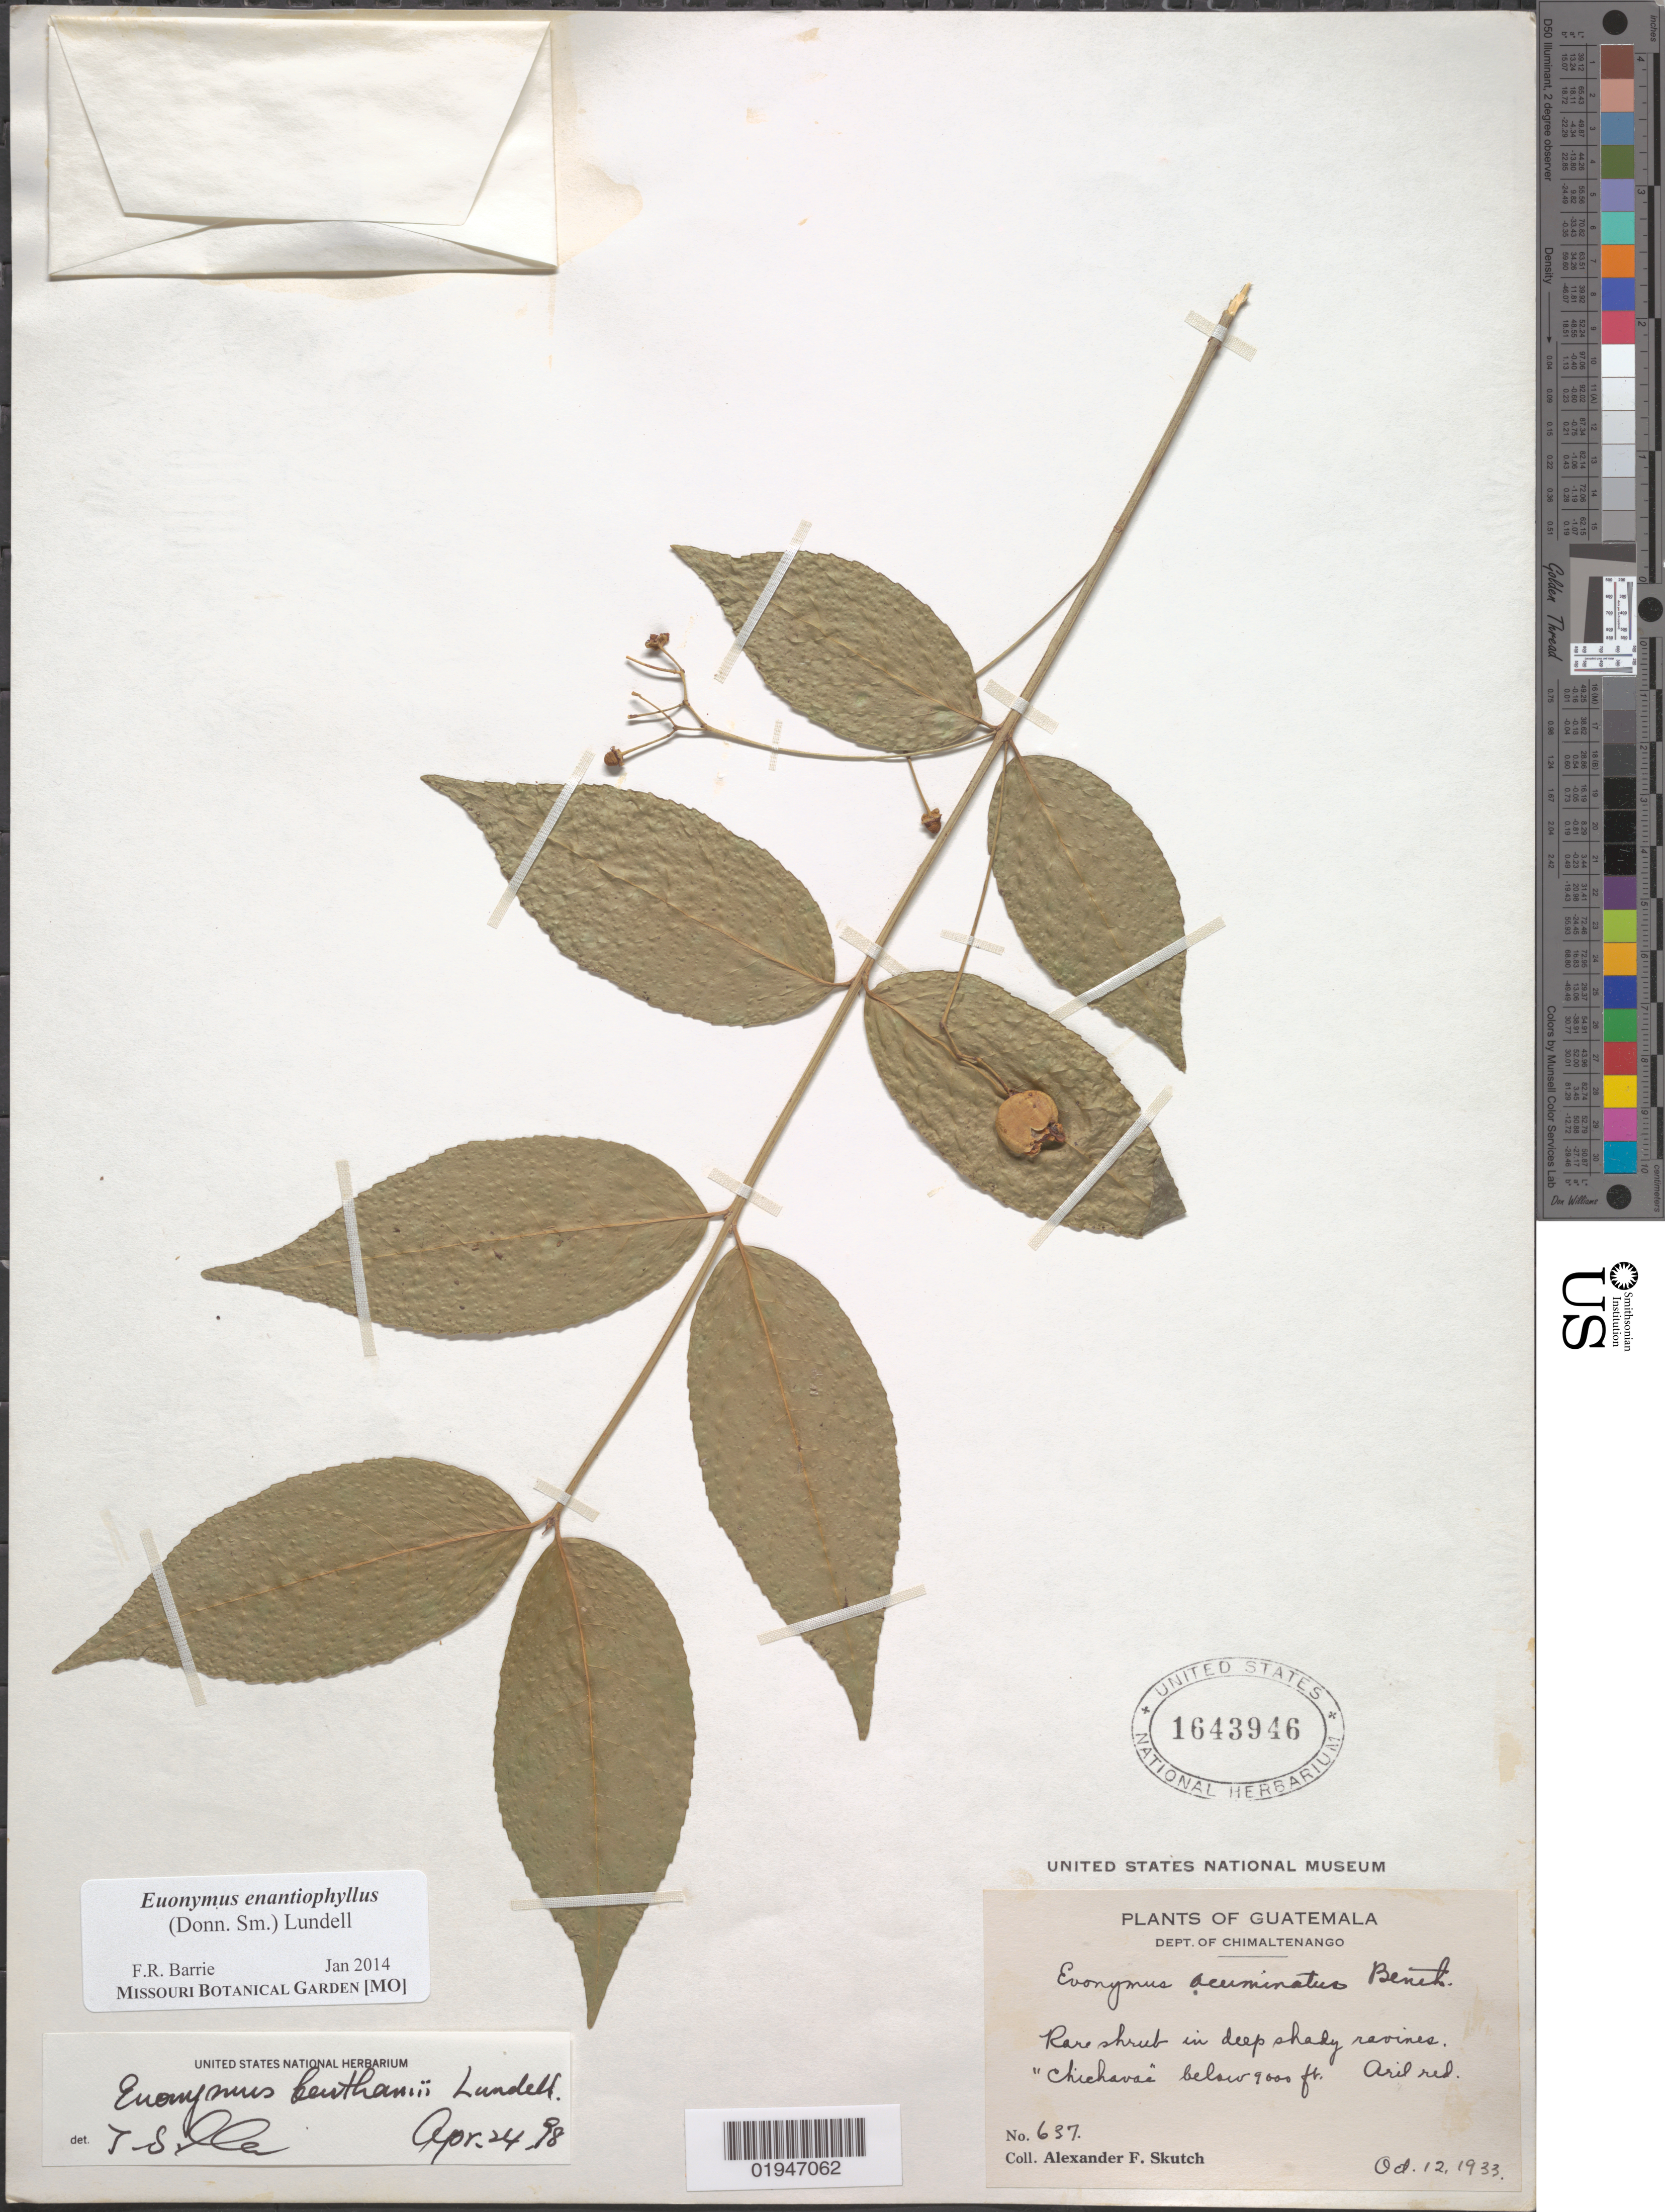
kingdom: Plantae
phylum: Tracheophyta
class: Magnoliopsida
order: Celastrales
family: Celastraceae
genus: Euonymus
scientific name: Euonymus enantiophyllus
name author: (Donn. Sm.) Lundell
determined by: Barrie, F. R.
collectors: A. F. Skutch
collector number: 637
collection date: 1933-10-12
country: Guatemala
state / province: Chimaltenango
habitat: In deep shady ravines, "chickavas"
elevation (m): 2743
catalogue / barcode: US 1643946